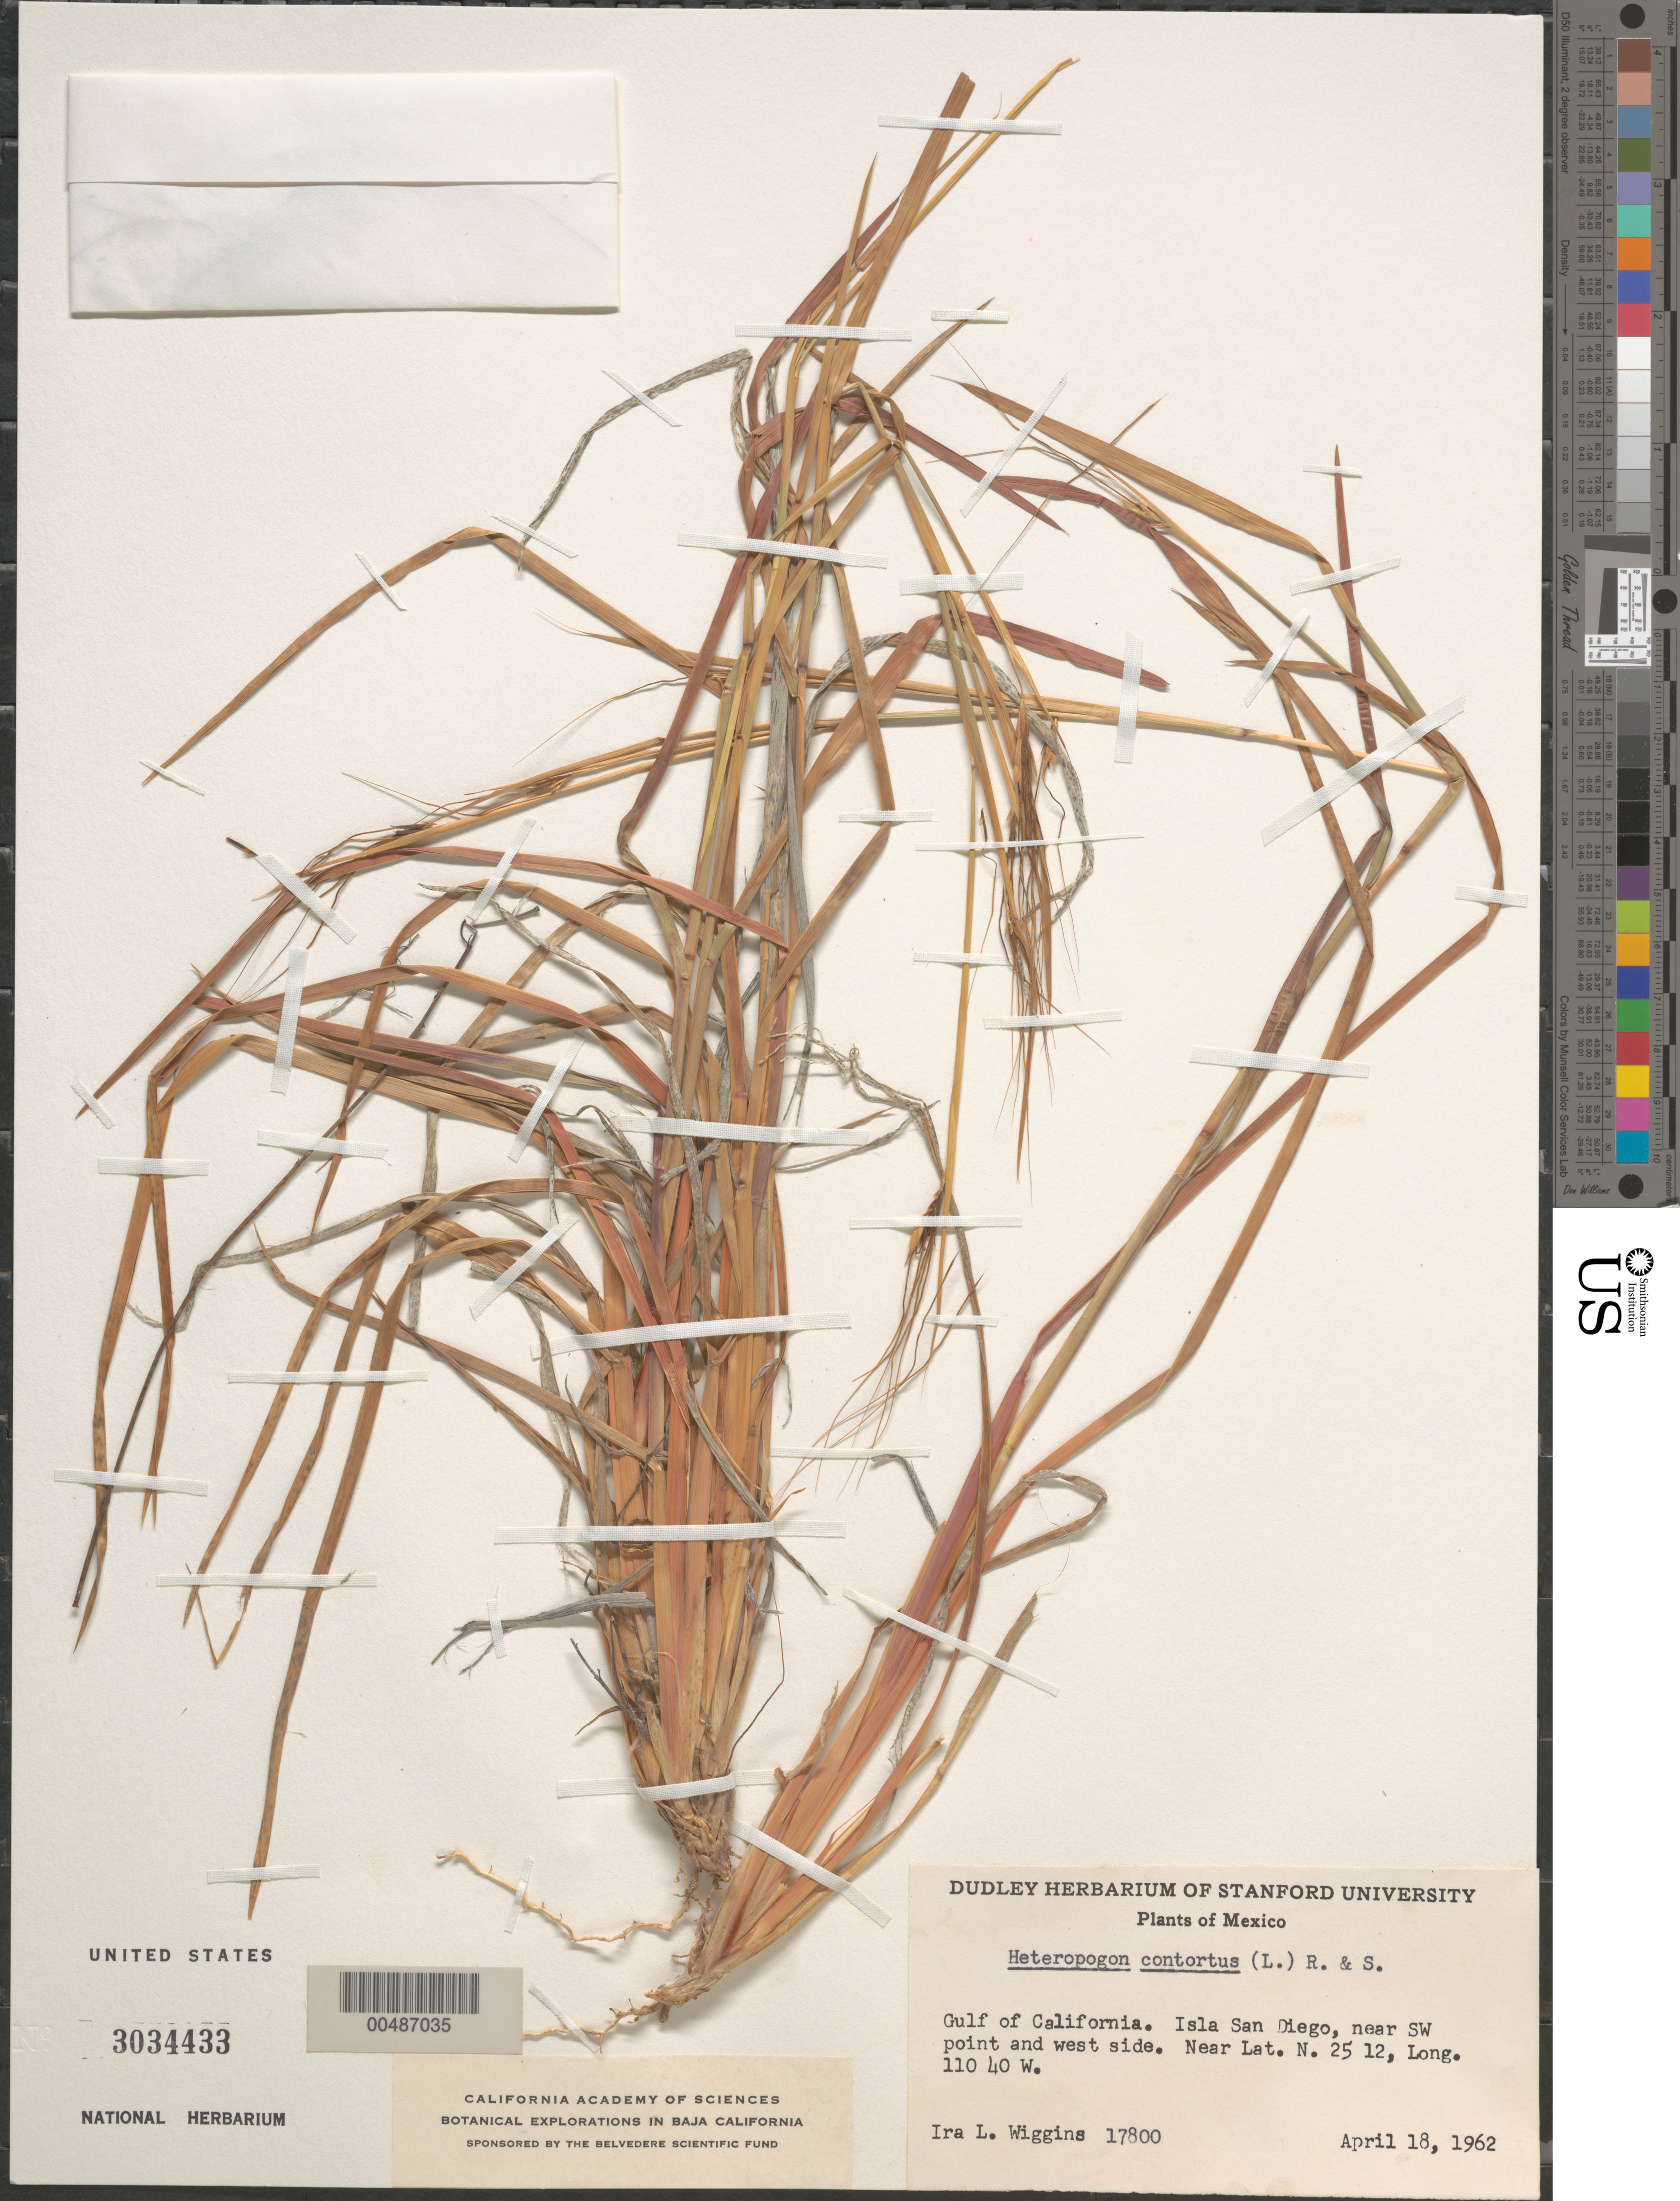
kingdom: Plantae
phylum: Tracheophyta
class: Liliopsida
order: Poales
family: Poaceae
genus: Heteropogon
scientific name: Heteropogon contortus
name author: (L.) P. Beauv. ex Roem. & Schult.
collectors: I. L. Wiggins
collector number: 17800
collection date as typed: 18 Apr 1962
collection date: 1962-04-18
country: Mexico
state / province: Baja California Sur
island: Isla San Diego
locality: Gulf of California. Isla San Diego, near SW point & W side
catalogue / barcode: US 3034433